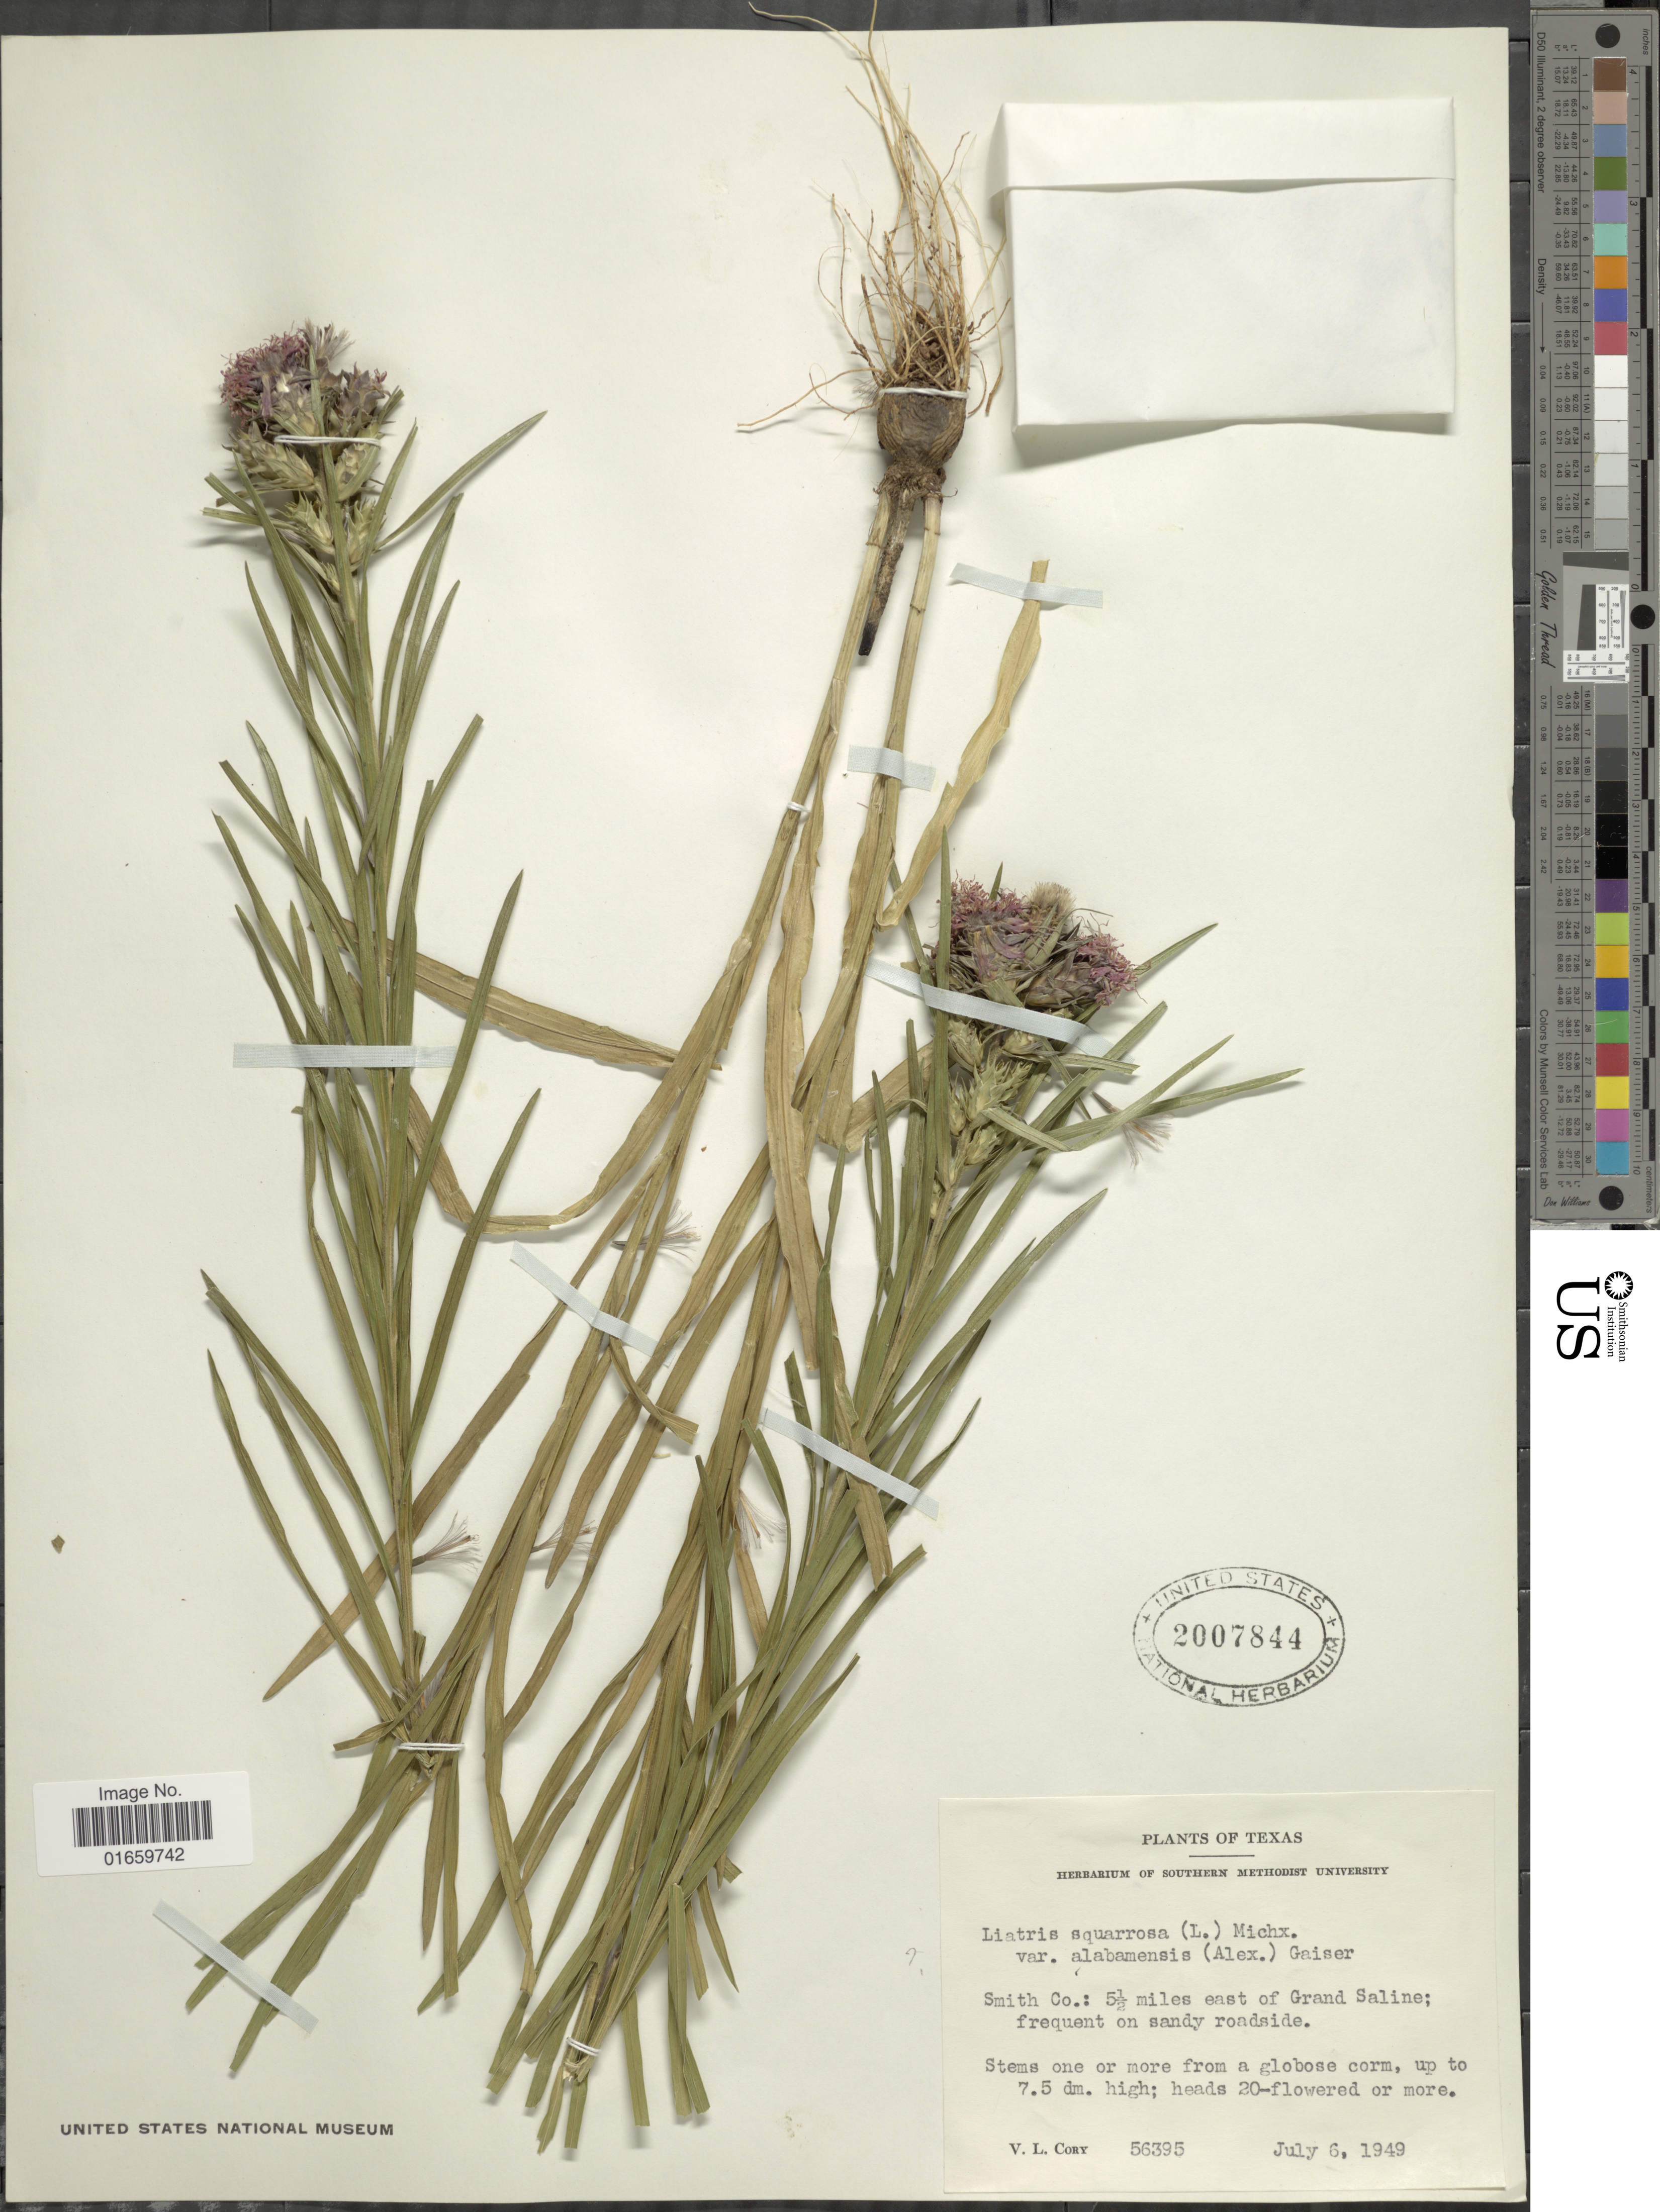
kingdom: Plantae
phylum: Tracheophyta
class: Magnoliopsida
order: Asterales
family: Asteraceae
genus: Liatris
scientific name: Liatris squarrosa var. alabamensis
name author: (Alexander) Gaiser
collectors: V. Cory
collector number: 56395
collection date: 1949-07-06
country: United States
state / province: Texas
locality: Smith Co.,: 5½ miles east of Grand Saline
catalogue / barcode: US 2007844